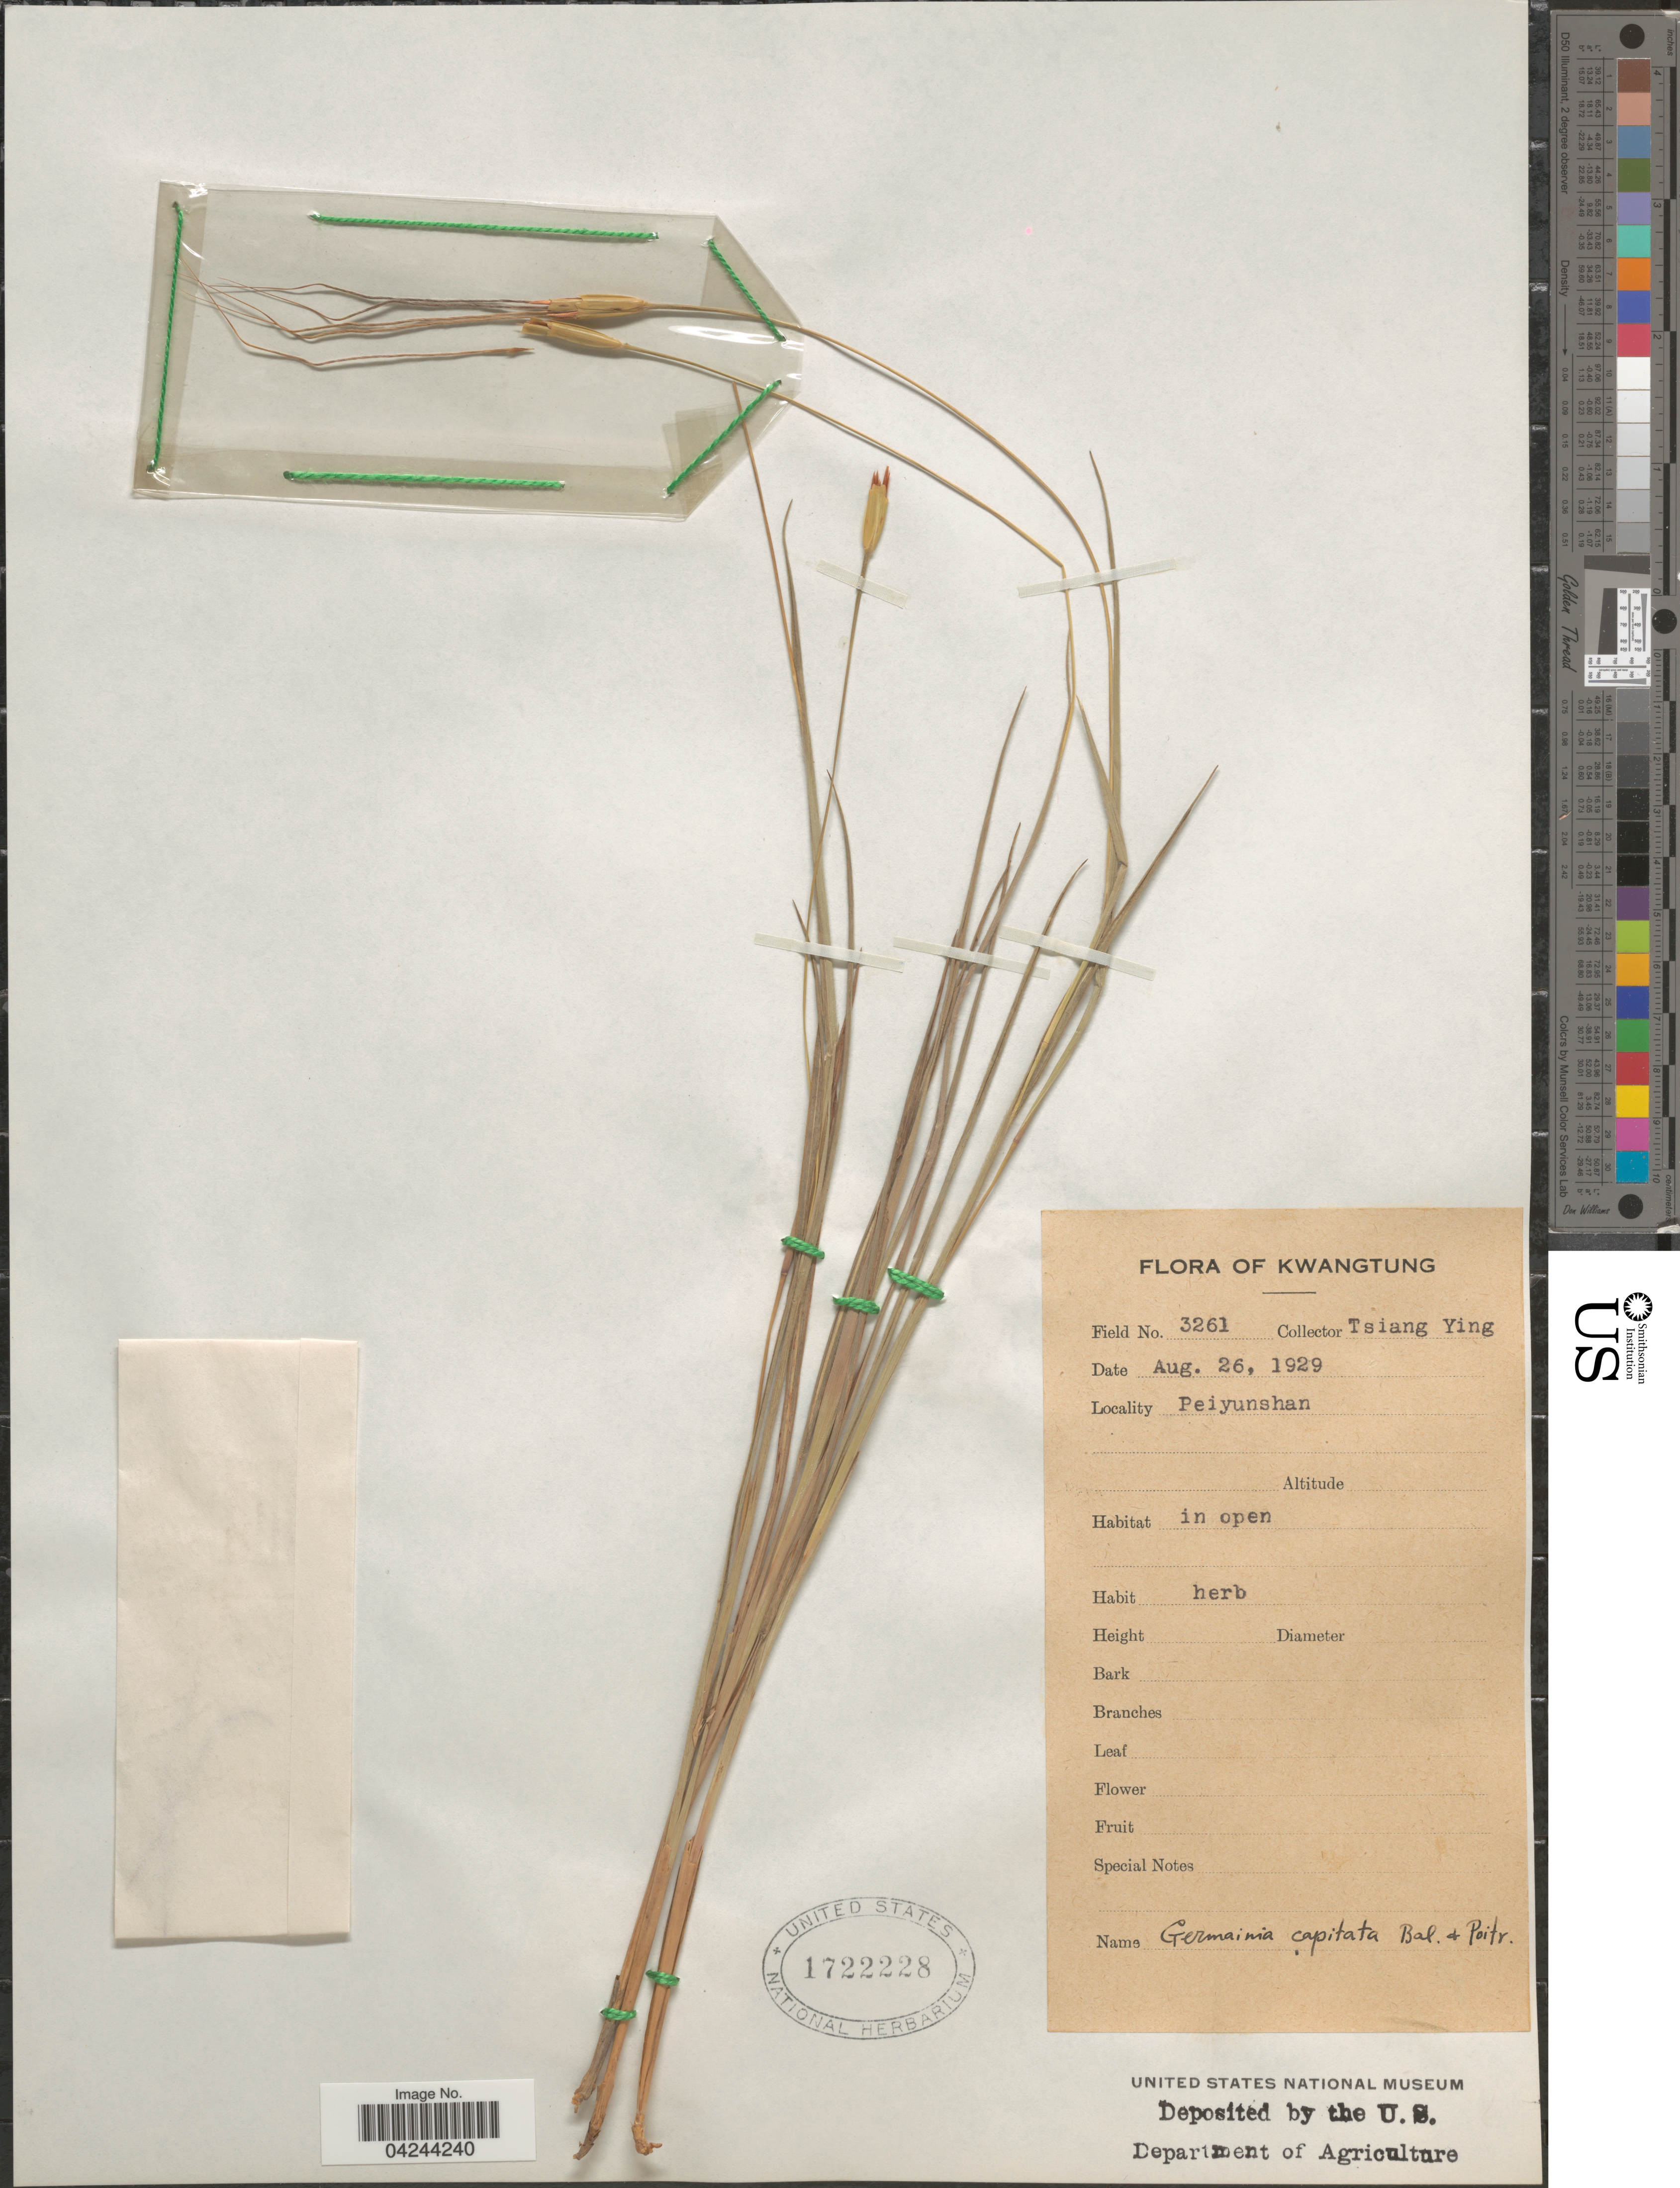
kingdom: Plantae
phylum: Tracheophyta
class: Liliopsida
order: Poales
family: Poaceae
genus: Germainia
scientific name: Germainia capitata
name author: Balansa & Poitr.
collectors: T. Ying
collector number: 3261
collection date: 1929-08-26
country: China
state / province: Guangdong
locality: Kwangtung. Peiyunshan.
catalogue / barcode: US 1722228